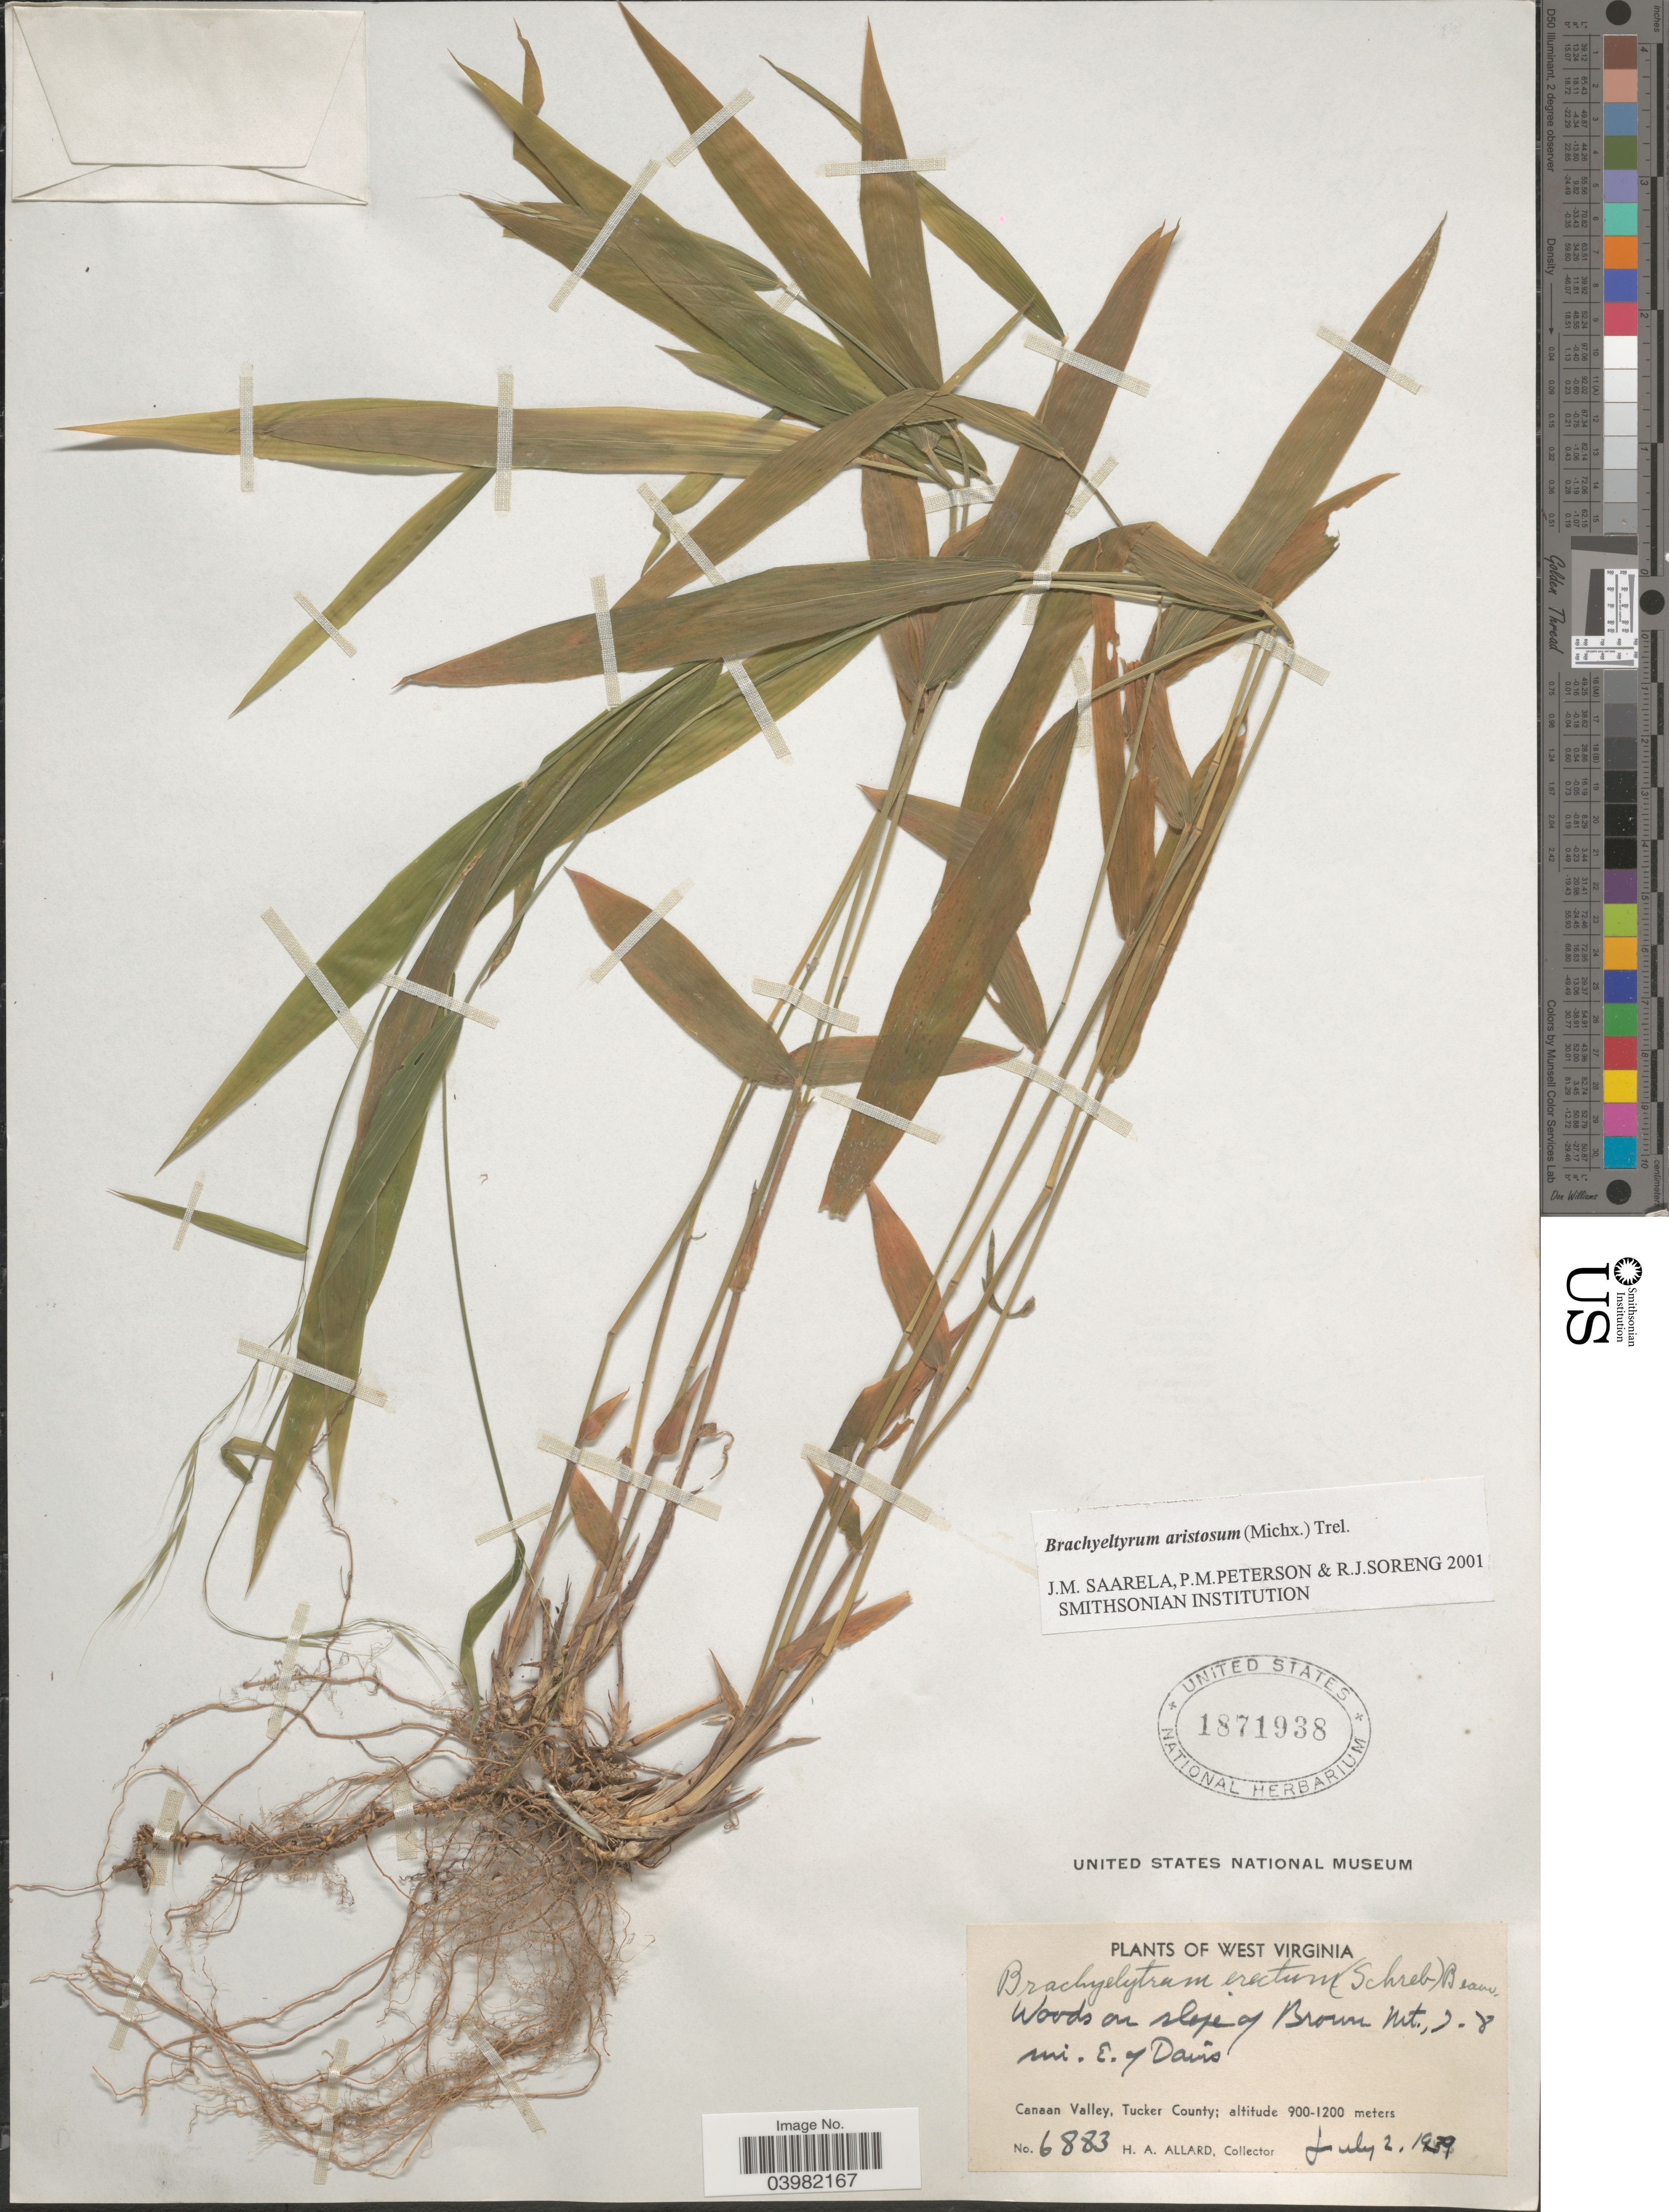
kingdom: Plantae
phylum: Tracheophyta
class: Liliopsida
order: Poales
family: Poaceae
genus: Brachyelytrum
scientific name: Brachyelytrum aristosum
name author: (Michx.) P. Beauv. ex Trel.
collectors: H. A. Allard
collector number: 6883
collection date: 1939-07-02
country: United States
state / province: West Virginia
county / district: Tucker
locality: On slope of Brown Mt., 7-8 mi. E. of Davis. Canaan Valley, Tucker County.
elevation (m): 900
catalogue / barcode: US 1871938